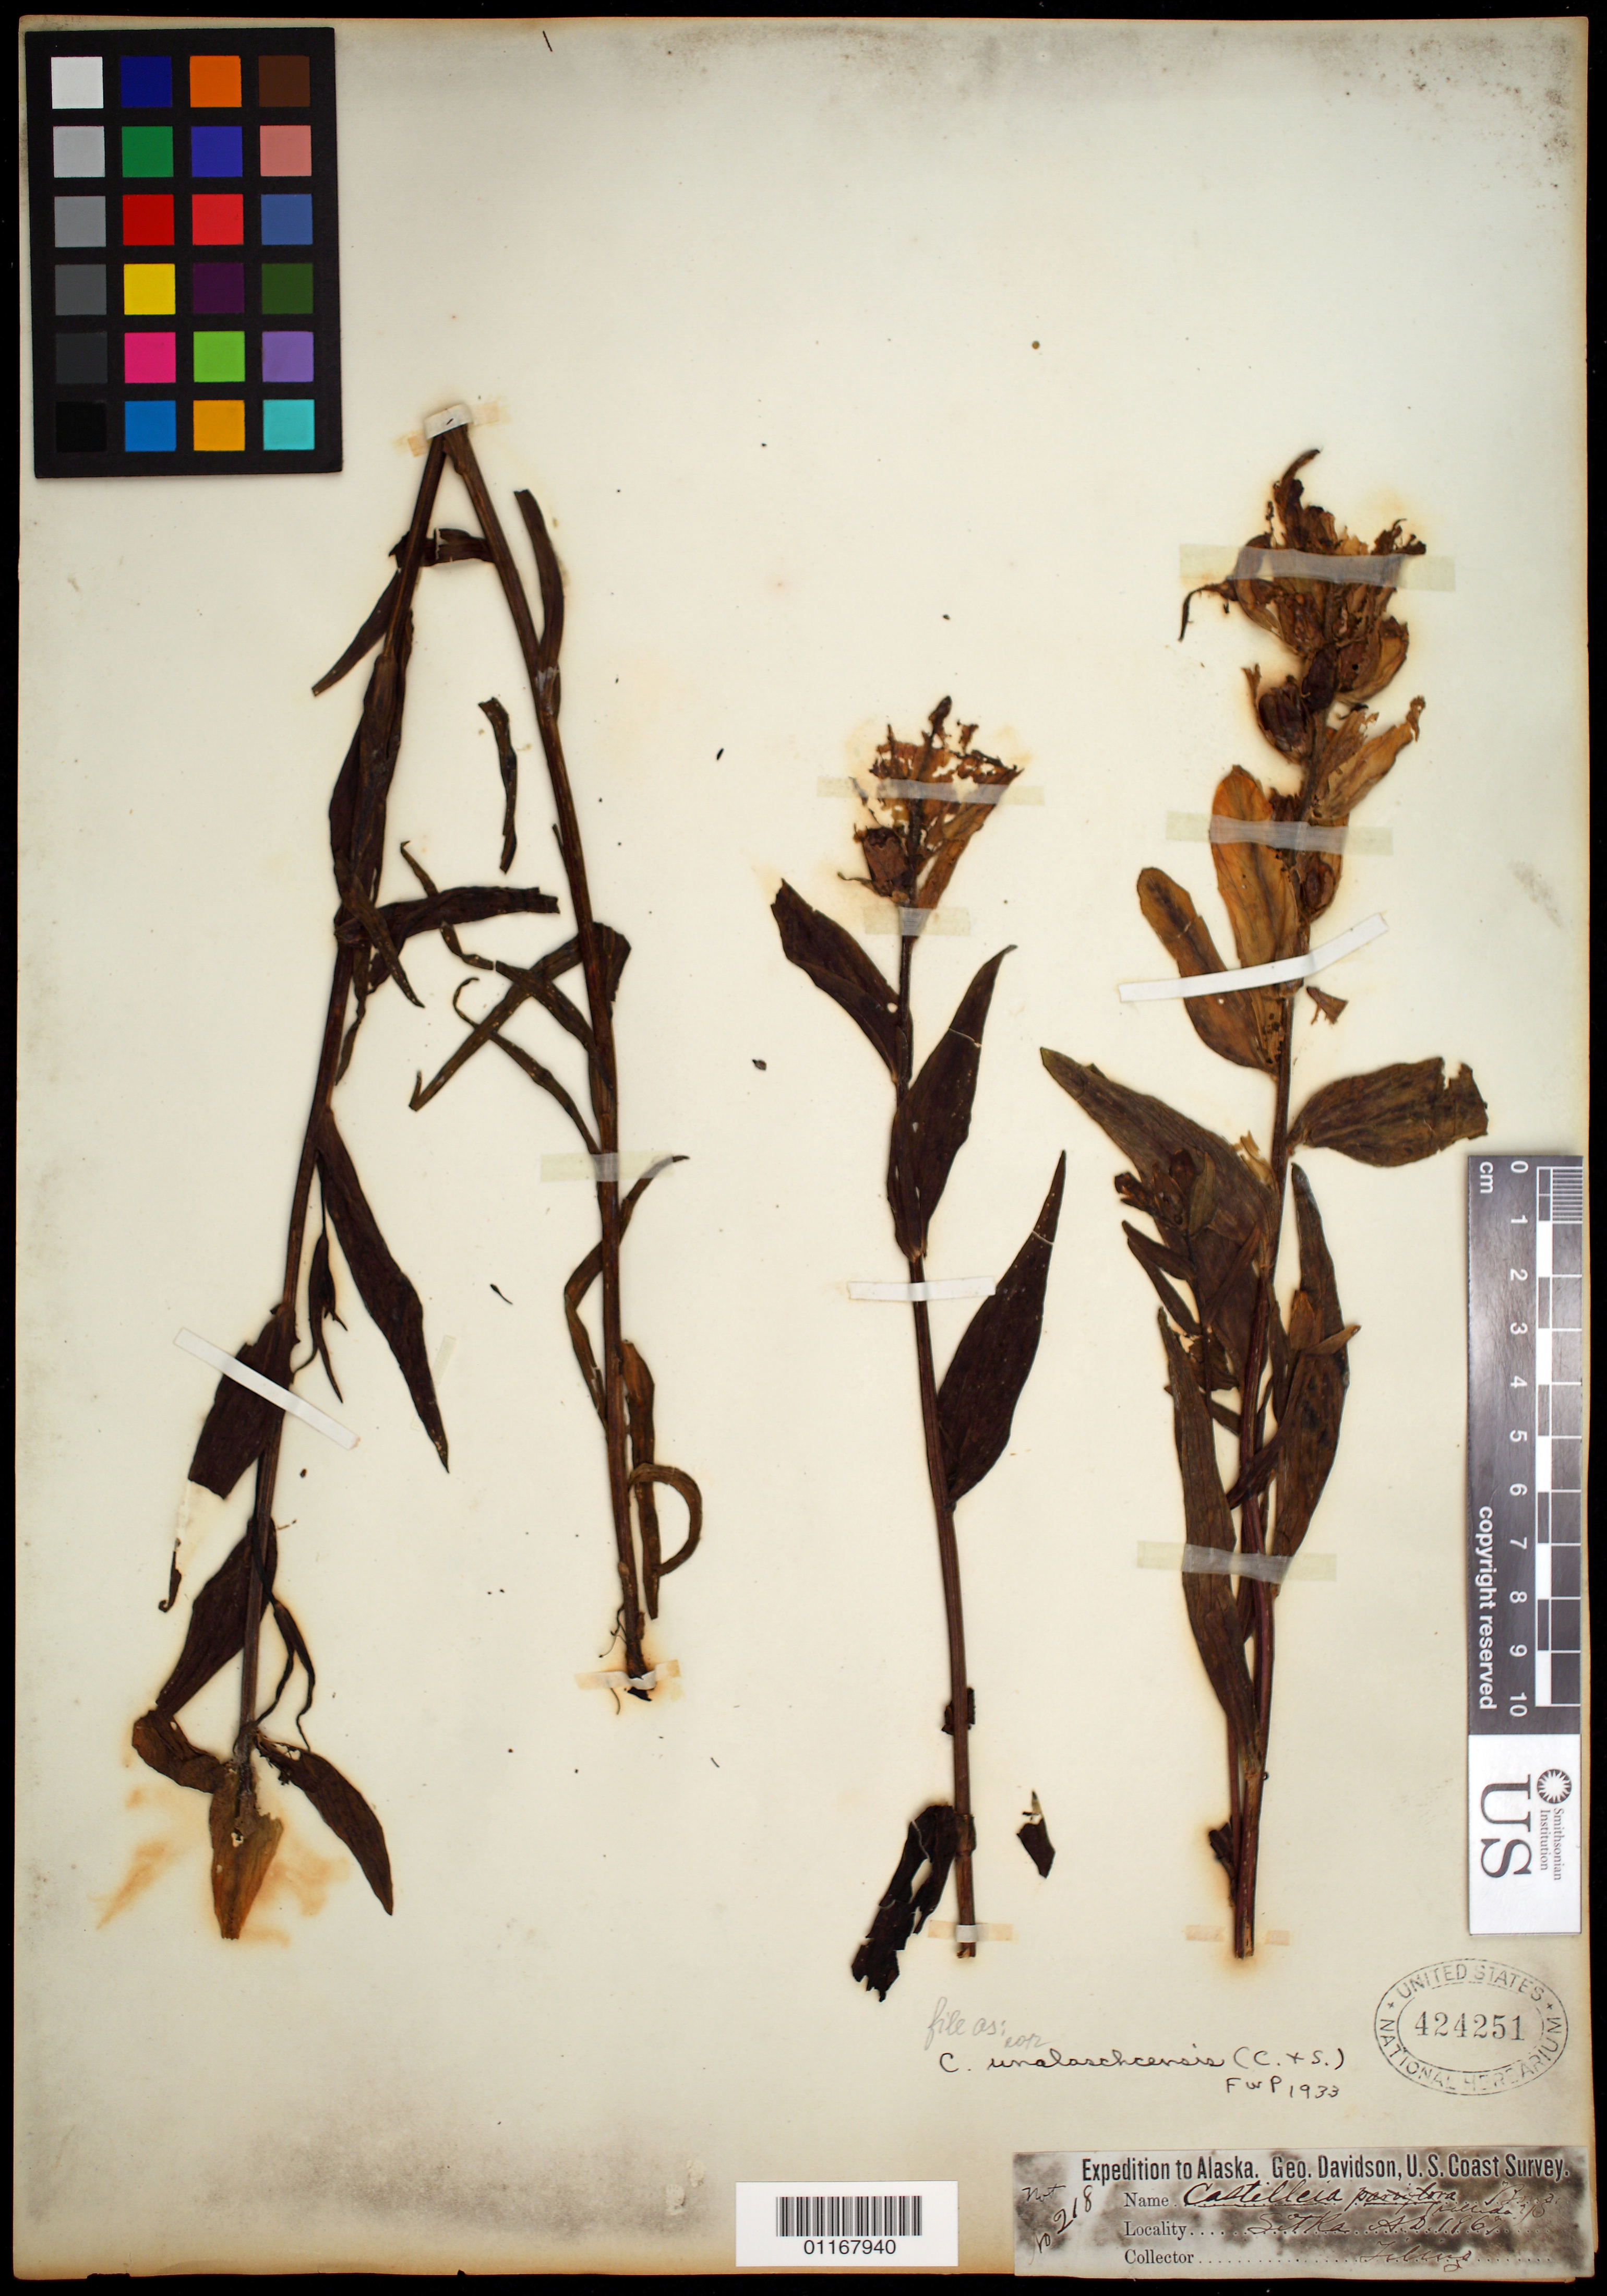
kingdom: Plantae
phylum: Tracheophyta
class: Magnoliopsida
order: Lamiales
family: Orobanchaceae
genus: Castilleja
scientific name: Castilleja unalaschcensis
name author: (Cham. & Schltdl.) Malte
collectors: H .S. T. Tiling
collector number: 218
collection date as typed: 1867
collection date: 1867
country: United States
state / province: Alaska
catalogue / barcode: US 424251